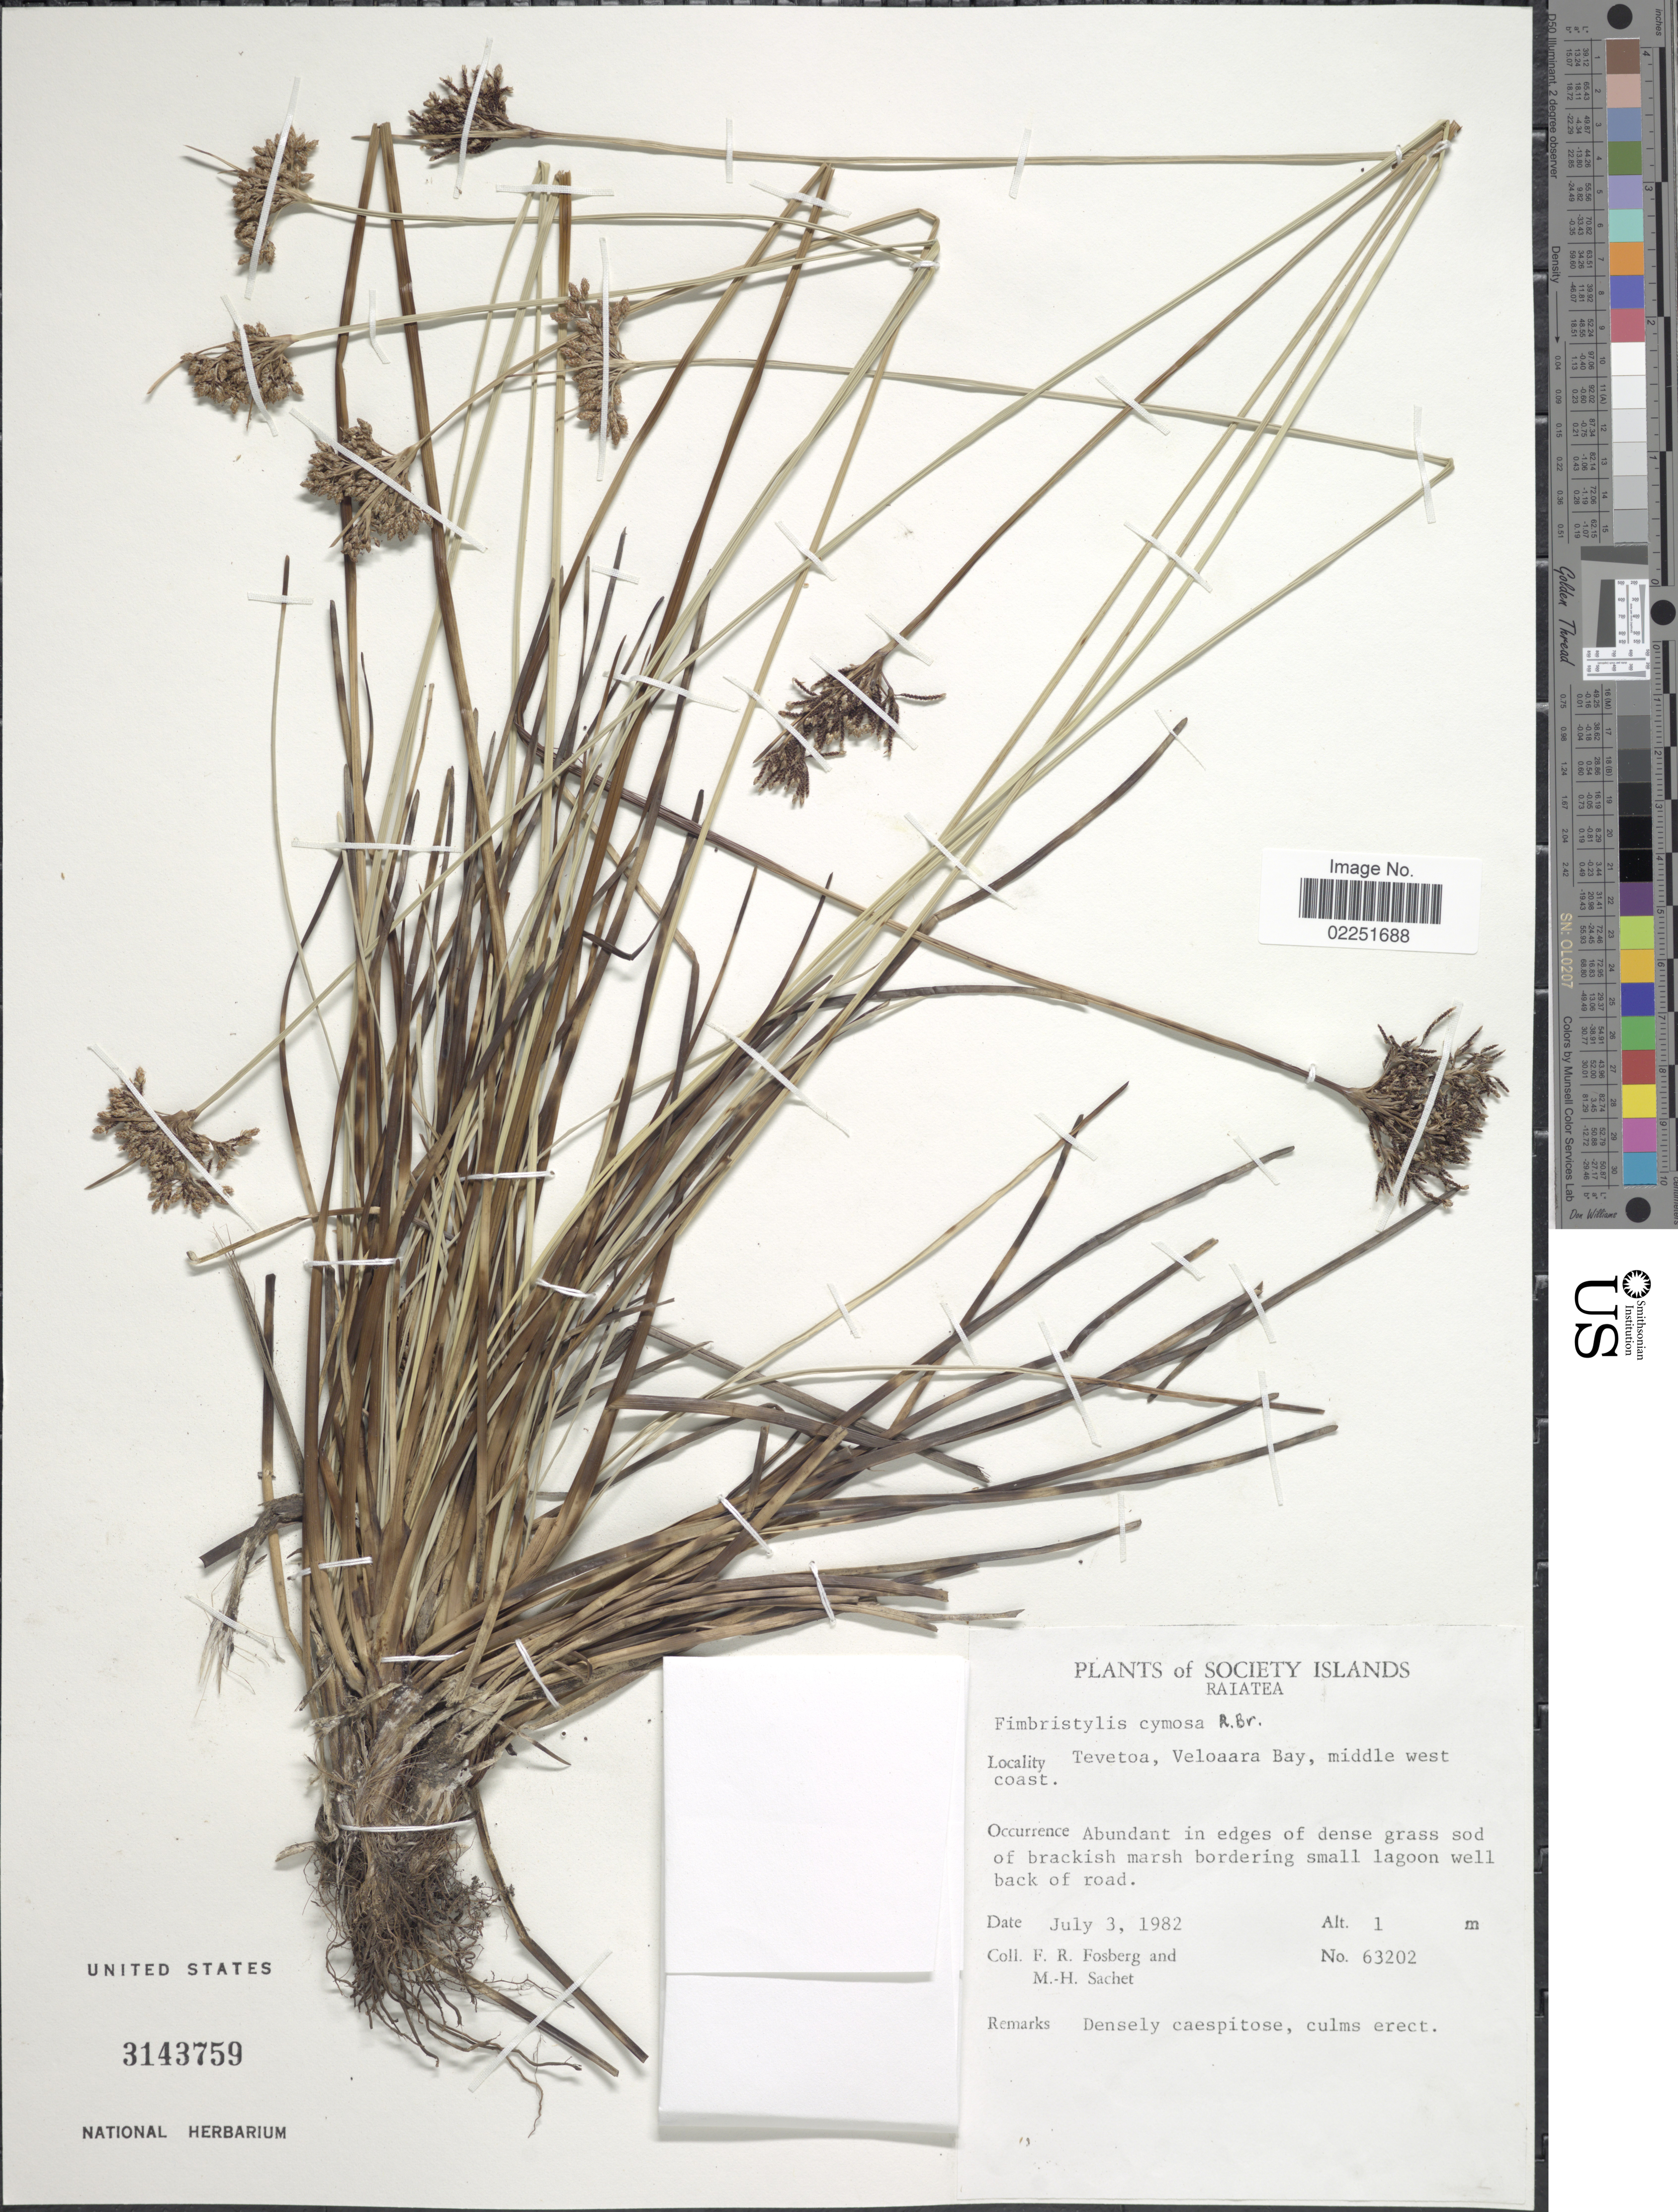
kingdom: Plantae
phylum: Tracheophyta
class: Liliopsida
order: Poales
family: Cyperaceae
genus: Fimbristylis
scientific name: Fimbristylis cymosa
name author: R. Br.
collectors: F. R. Fosberg & M.-H. Sachet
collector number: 63202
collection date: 1982-07-03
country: French Polynesia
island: Raiatea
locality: Society Islands, Raiatea. Tevetoa, Veloaara Bay, middle west coast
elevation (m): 1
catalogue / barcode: US 3143759